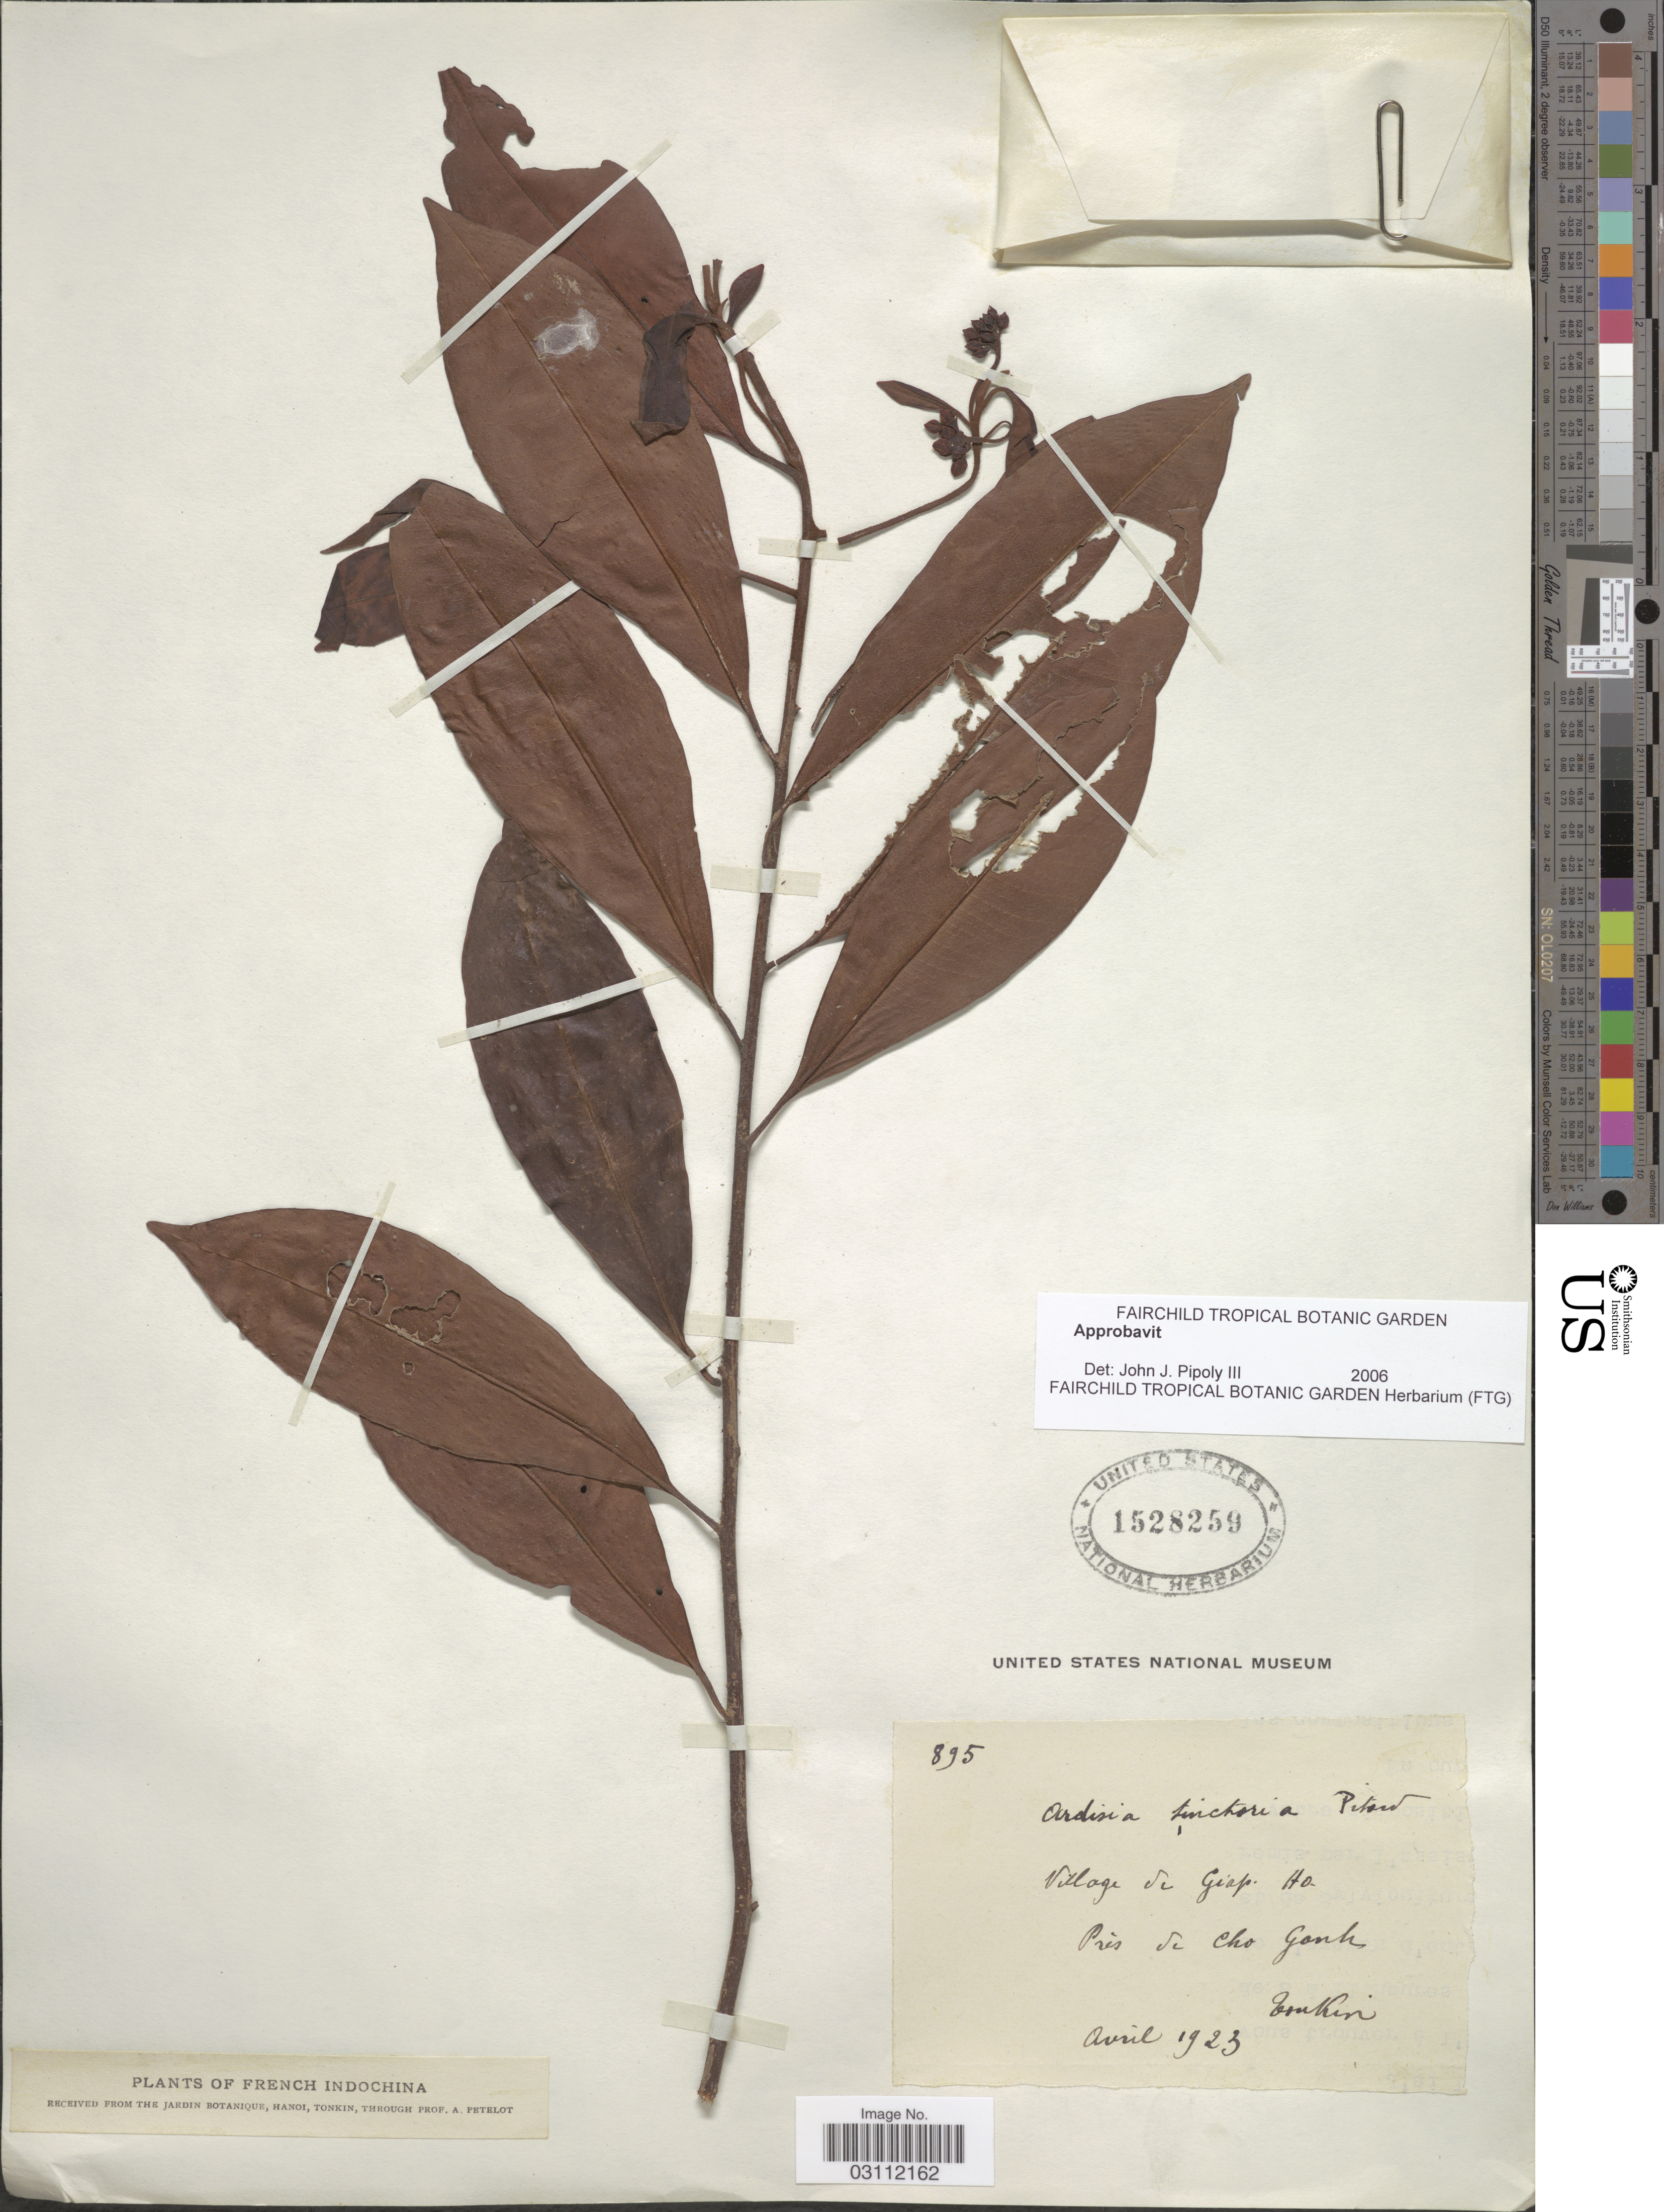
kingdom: Plantae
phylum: Tracheophyta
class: Magnoliopsida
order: Ericales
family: Primulaceae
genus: Ardisia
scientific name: Ardisia tinctoria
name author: Pit.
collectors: A. Petelot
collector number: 895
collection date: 1923-04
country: Vietnam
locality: French Indochina, Village de Giap Ho., Près de Cho Ganh.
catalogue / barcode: US 1528259